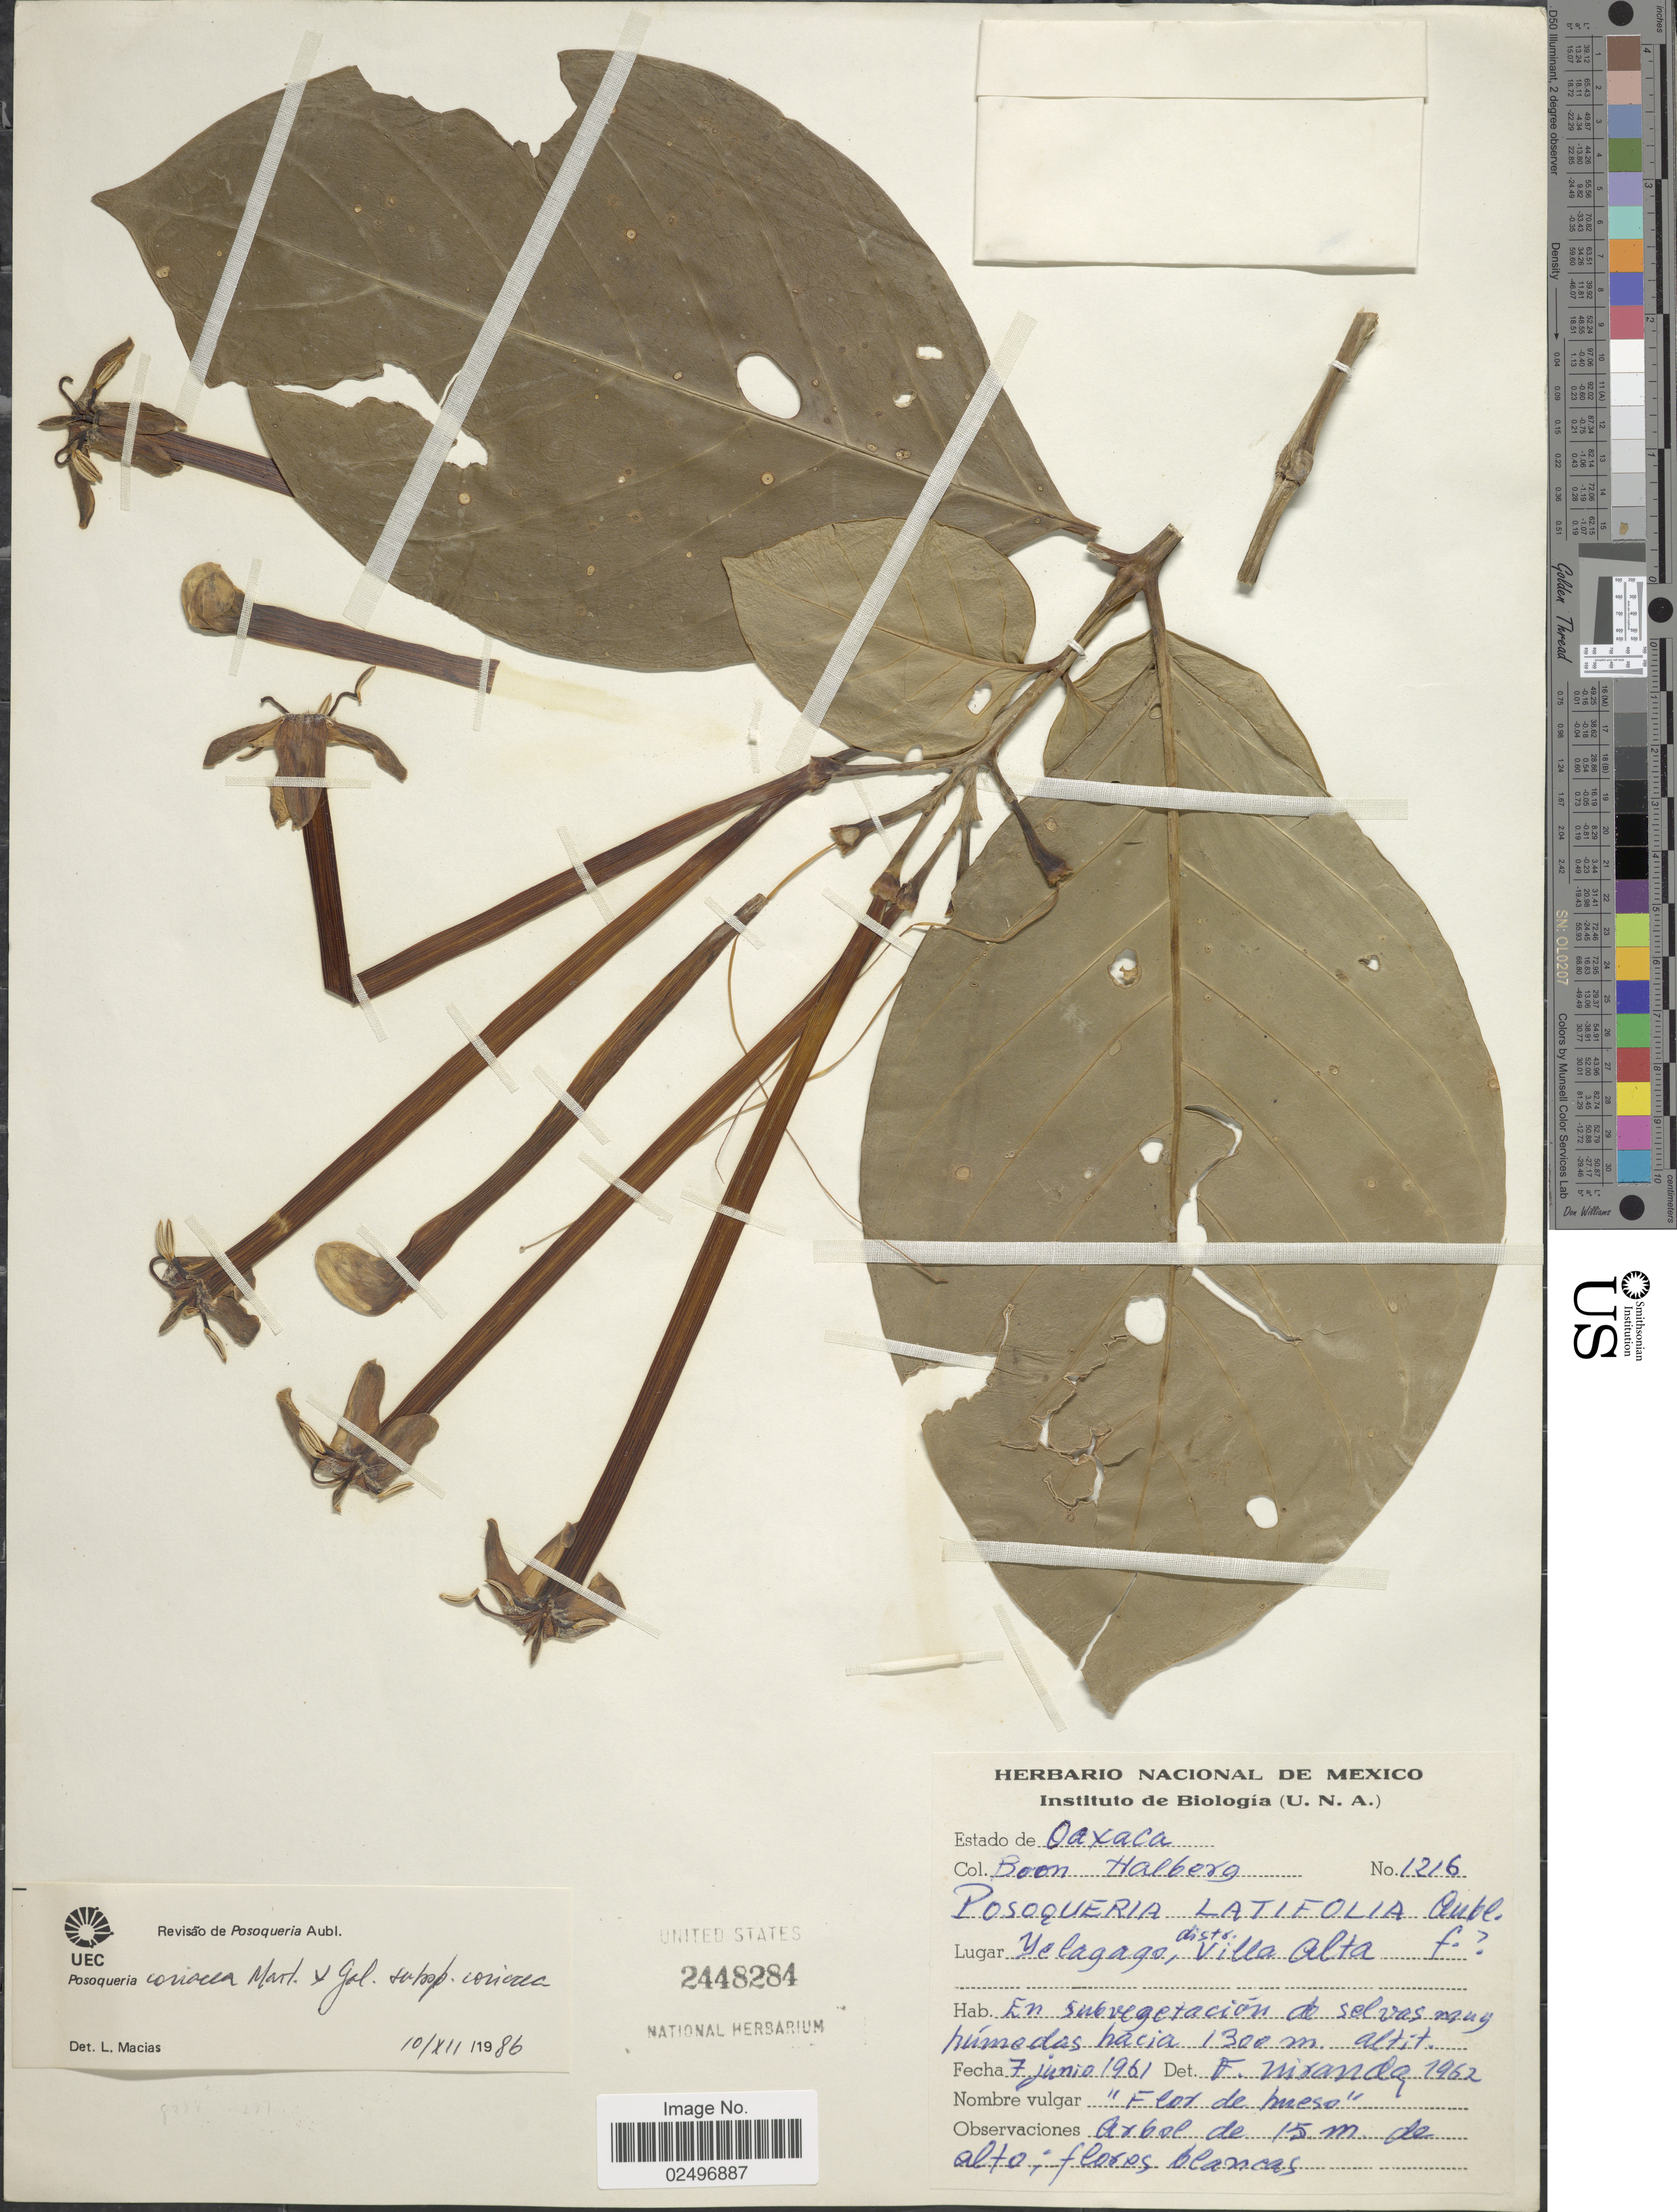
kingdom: Plantae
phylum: Tracheophyta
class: Magnoliopsida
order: Gentianales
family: Rubiaceae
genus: Posoqueria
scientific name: Posoqueria coriacea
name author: M. Martens & Galeotti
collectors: B. Hallberg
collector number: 1216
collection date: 1961-06-07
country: Mexico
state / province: Oaxaca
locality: Yelagags, distr Villa Alta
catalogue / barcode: US 2448284